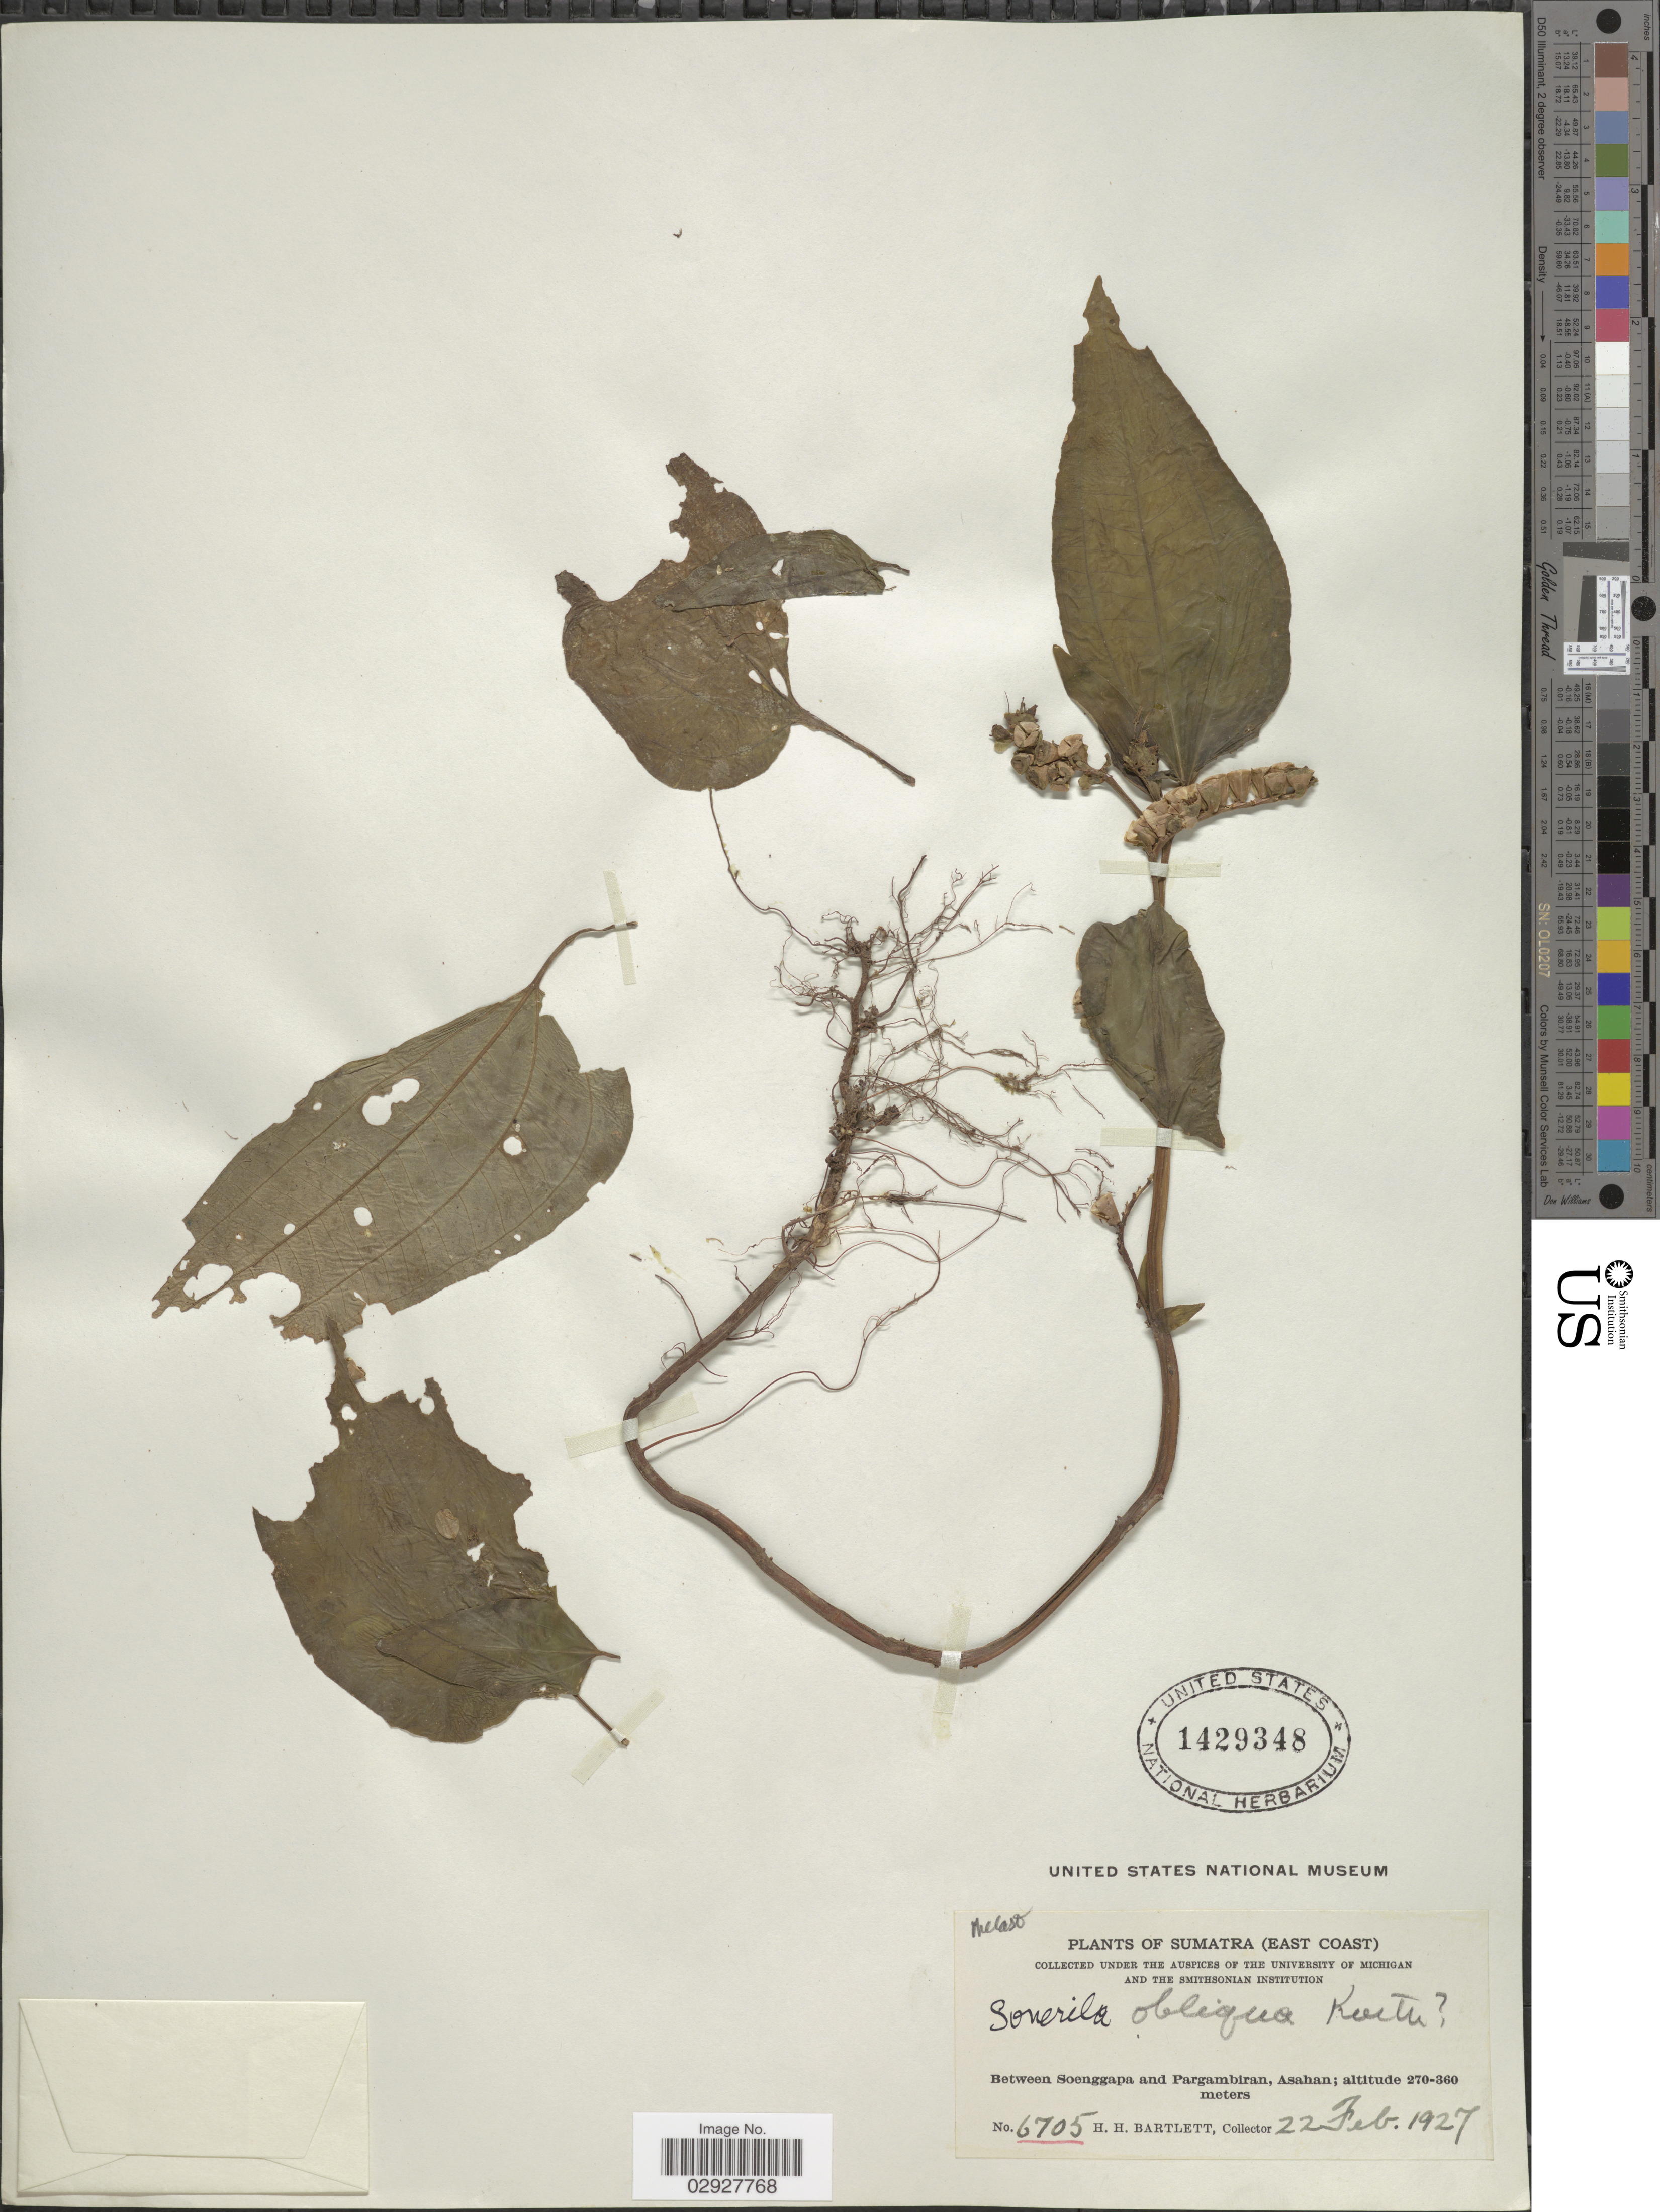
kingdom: Plantae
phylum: Tracheophyta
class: Magnoliopsida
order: Myrtales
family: Melastomataceae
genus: Sonerila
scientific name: Sonerila obliqua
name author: Korth.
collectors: H. H. Bartlett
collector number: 6705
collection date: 1927-02-22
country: Indonesia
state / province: Sumatra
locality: (East Coast). Between Soenggapa and Pargambiran, Asahan.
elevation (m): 270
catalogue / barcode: US 1429348